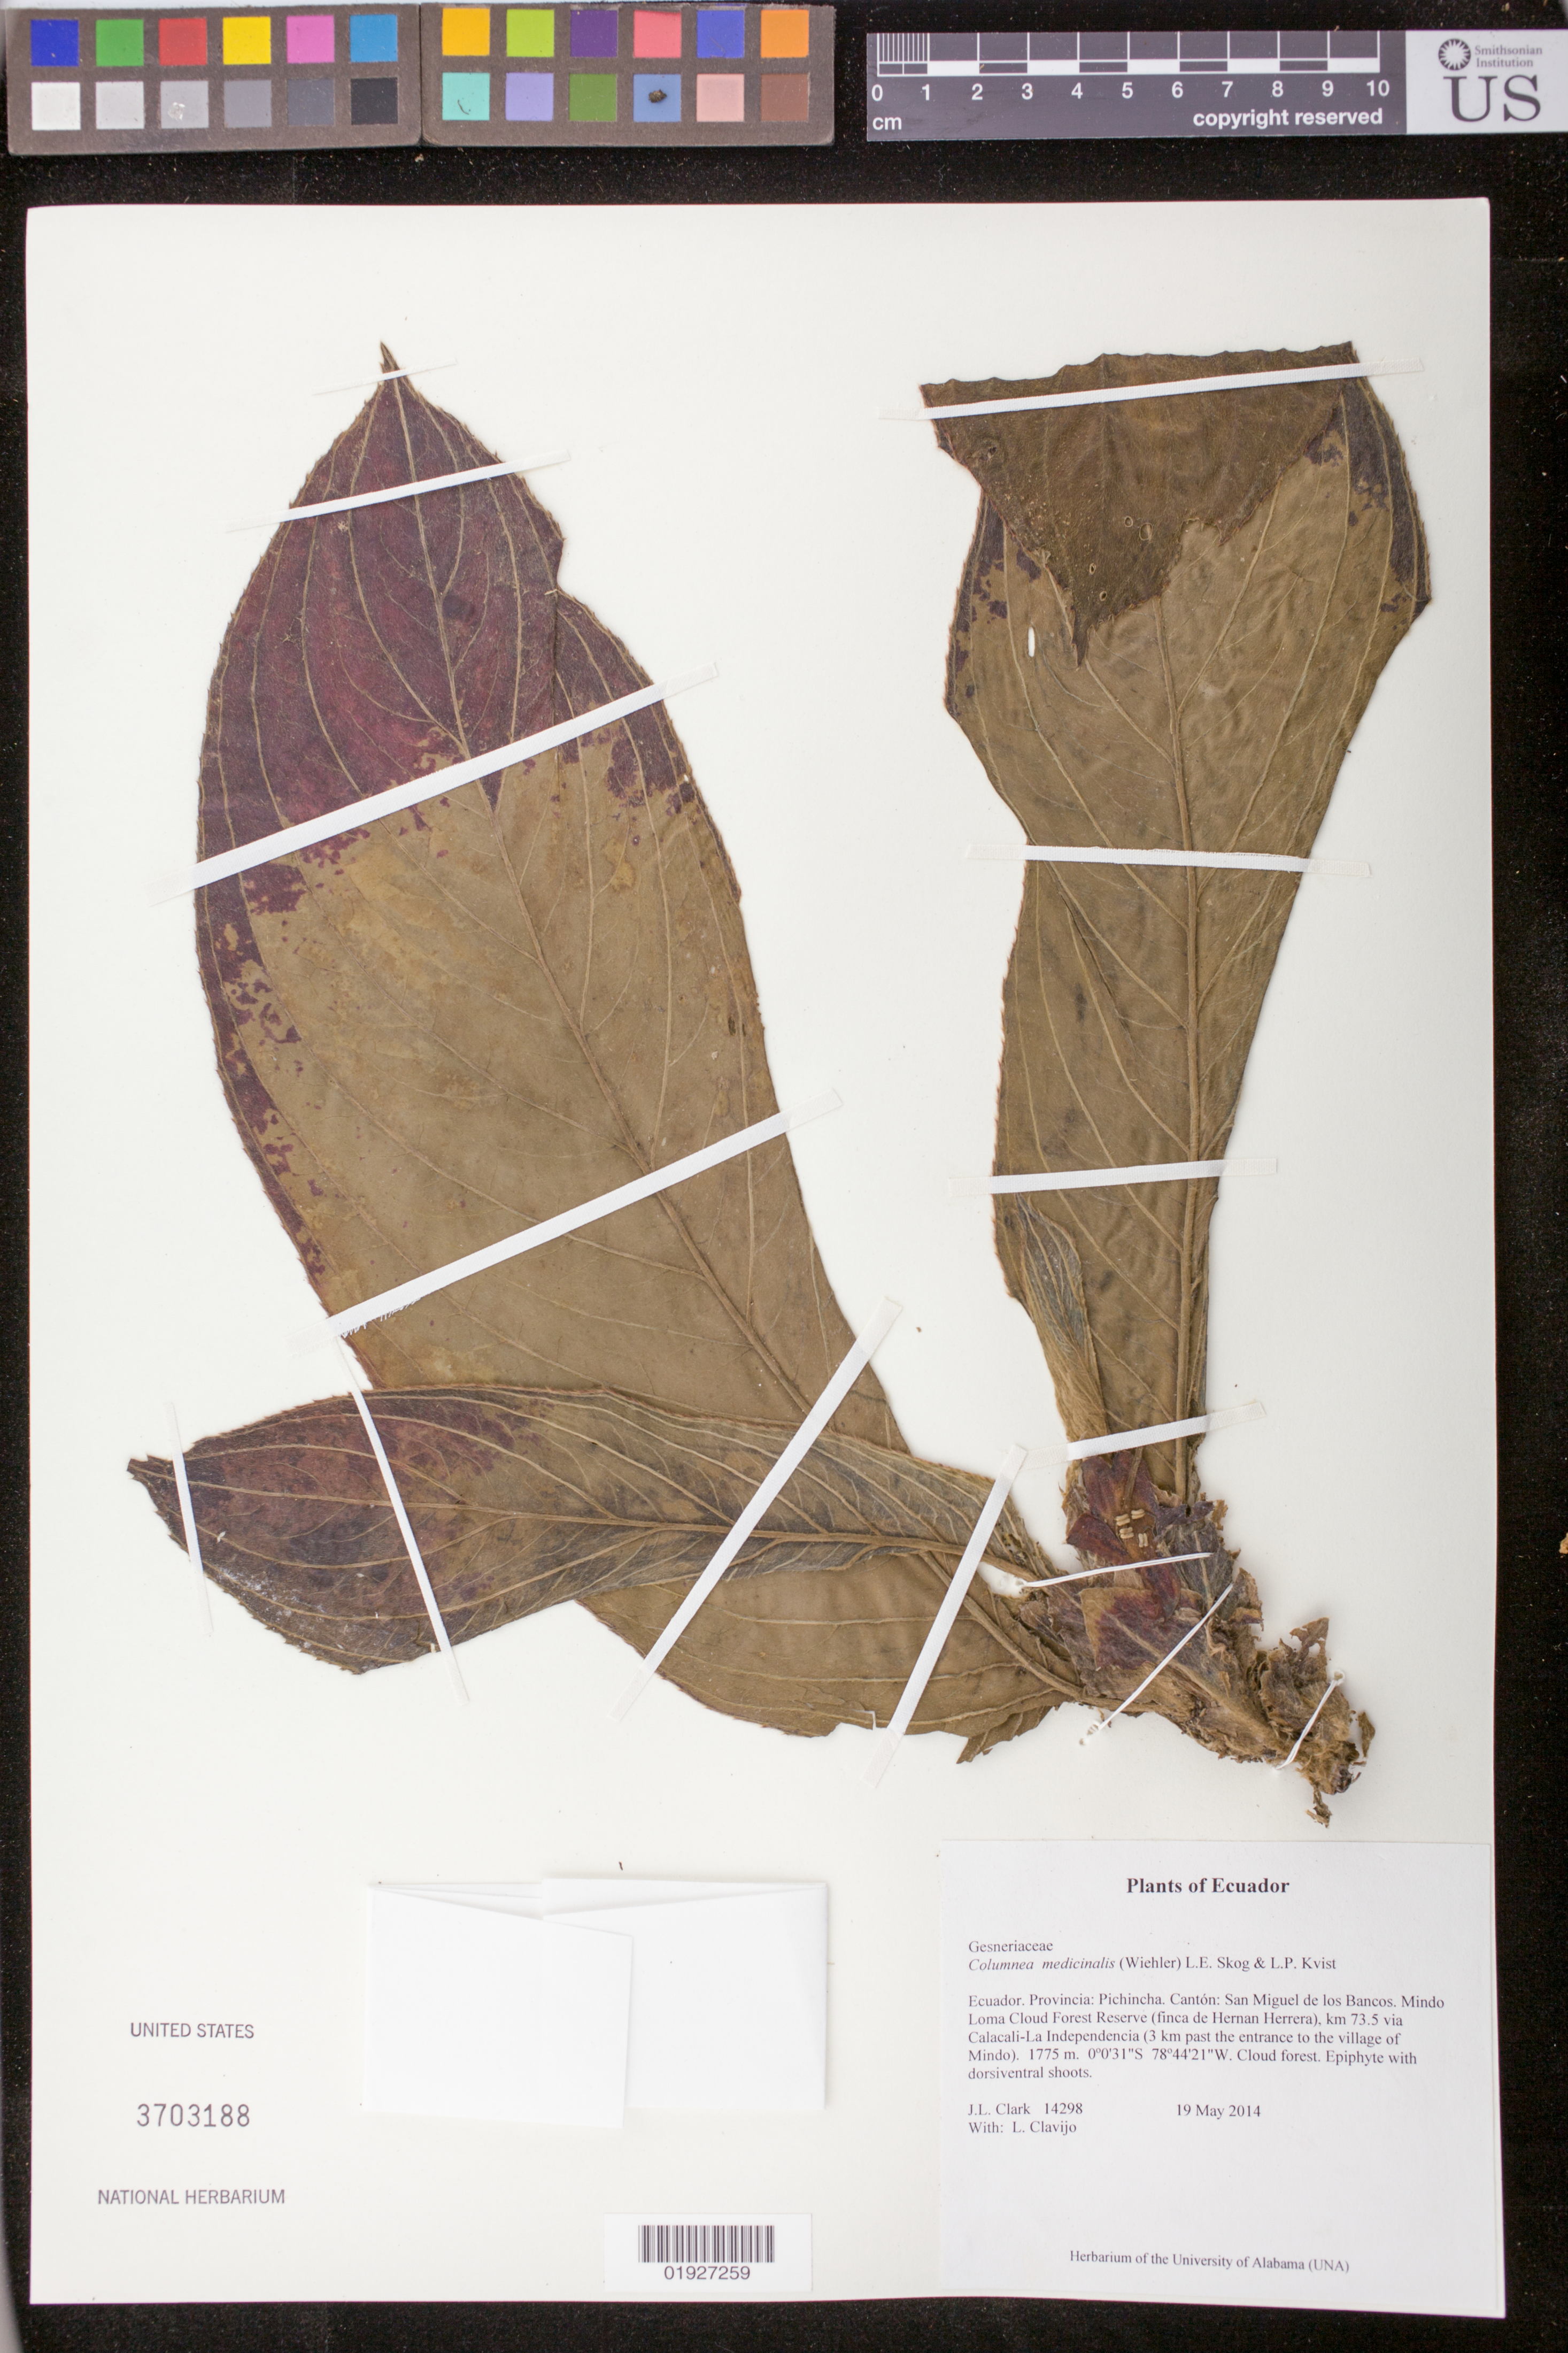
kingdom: Plantae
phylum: Tracheophyta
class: Magnoliopsida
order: Lamiales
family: Gesneriaceae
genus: Columnea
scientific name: Columnea medicinalis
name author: (Wiehler) L.E. Skog & L.P. Kvist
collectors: J. L. Clark & L. Clavijo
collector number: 14298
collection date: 2014-05-19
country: Ecuador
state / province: Pichincha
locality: Canton: San Miguel de los Bancos. Mindo Loma Cloud Forest Reserve (finca de Hernan Herrera), km 73.5 via Calacali-La Independencia (3 km past the entrance to the village of Mindo).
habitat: Cloud forest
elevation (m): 1775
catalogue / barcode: US 3703188